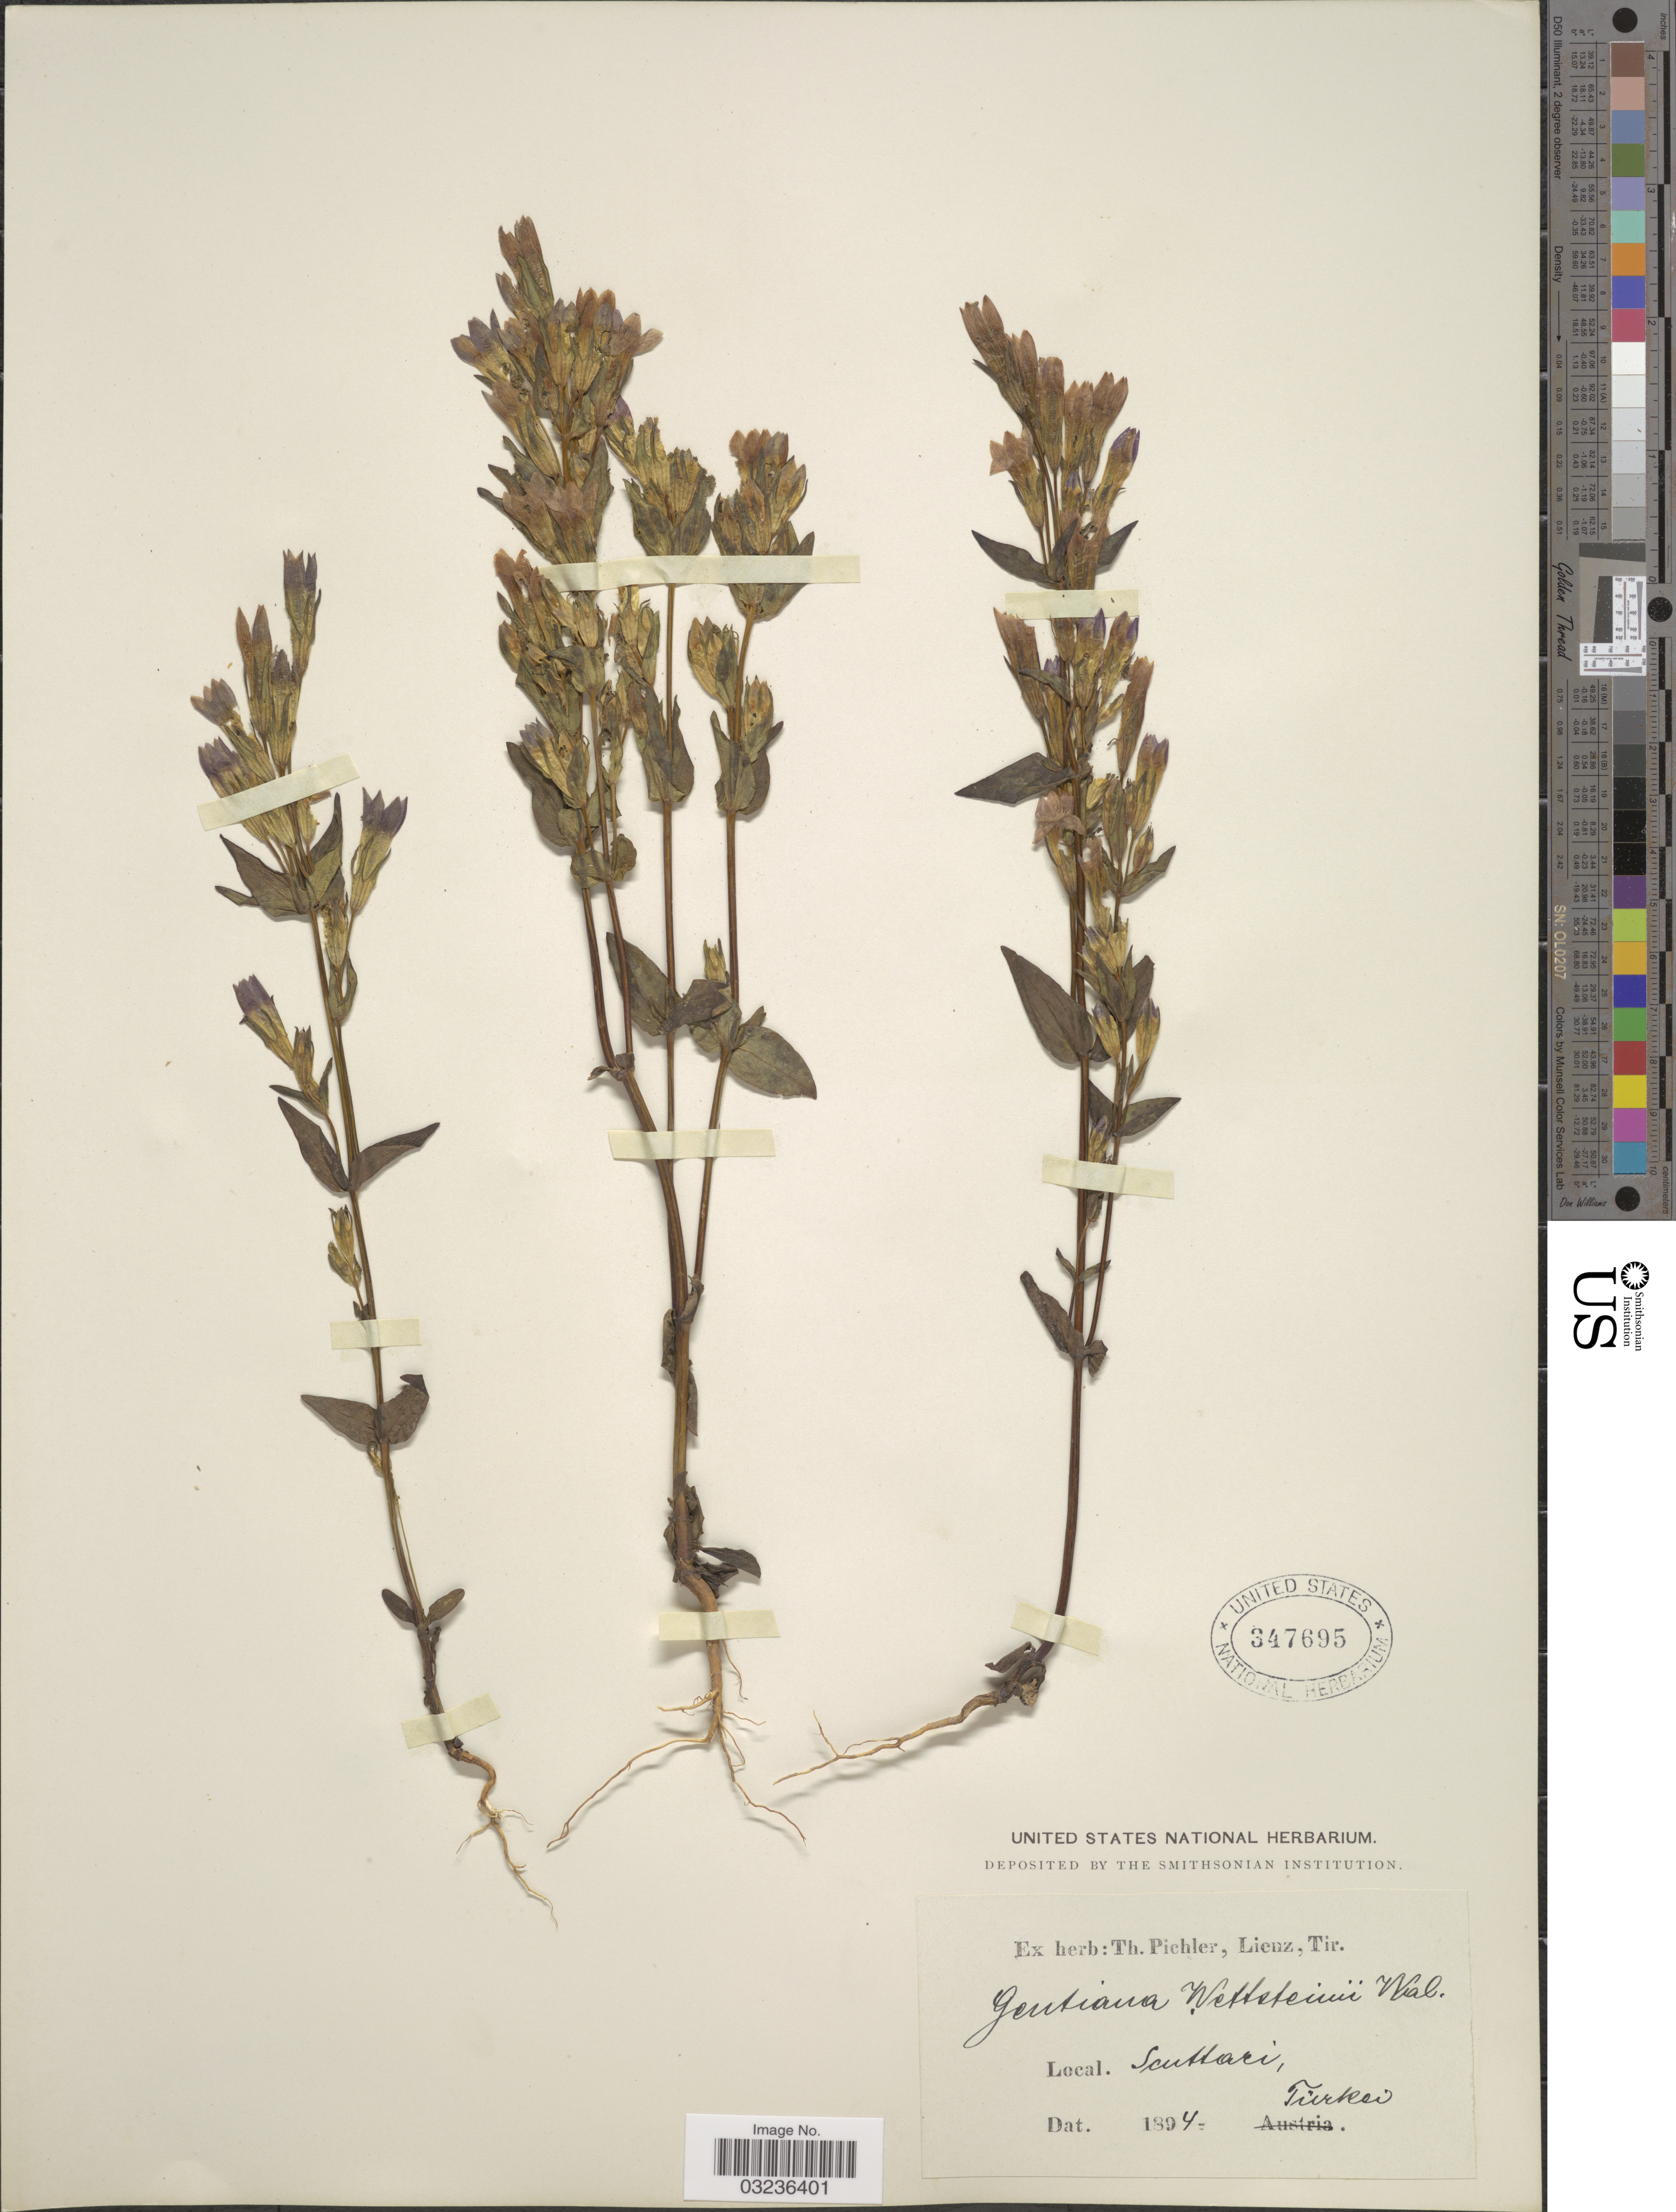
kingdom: Plantae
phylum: Tracheophyta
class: Magnoliopsida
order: Gentianales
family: Gentianaceae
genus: Gentiana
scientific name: Gentiana wettsteinii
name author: Murb.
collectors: ex herb. T. Pichler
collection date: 1894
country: Turkey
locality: Scuttari, Türksi.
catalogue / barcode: US 347695